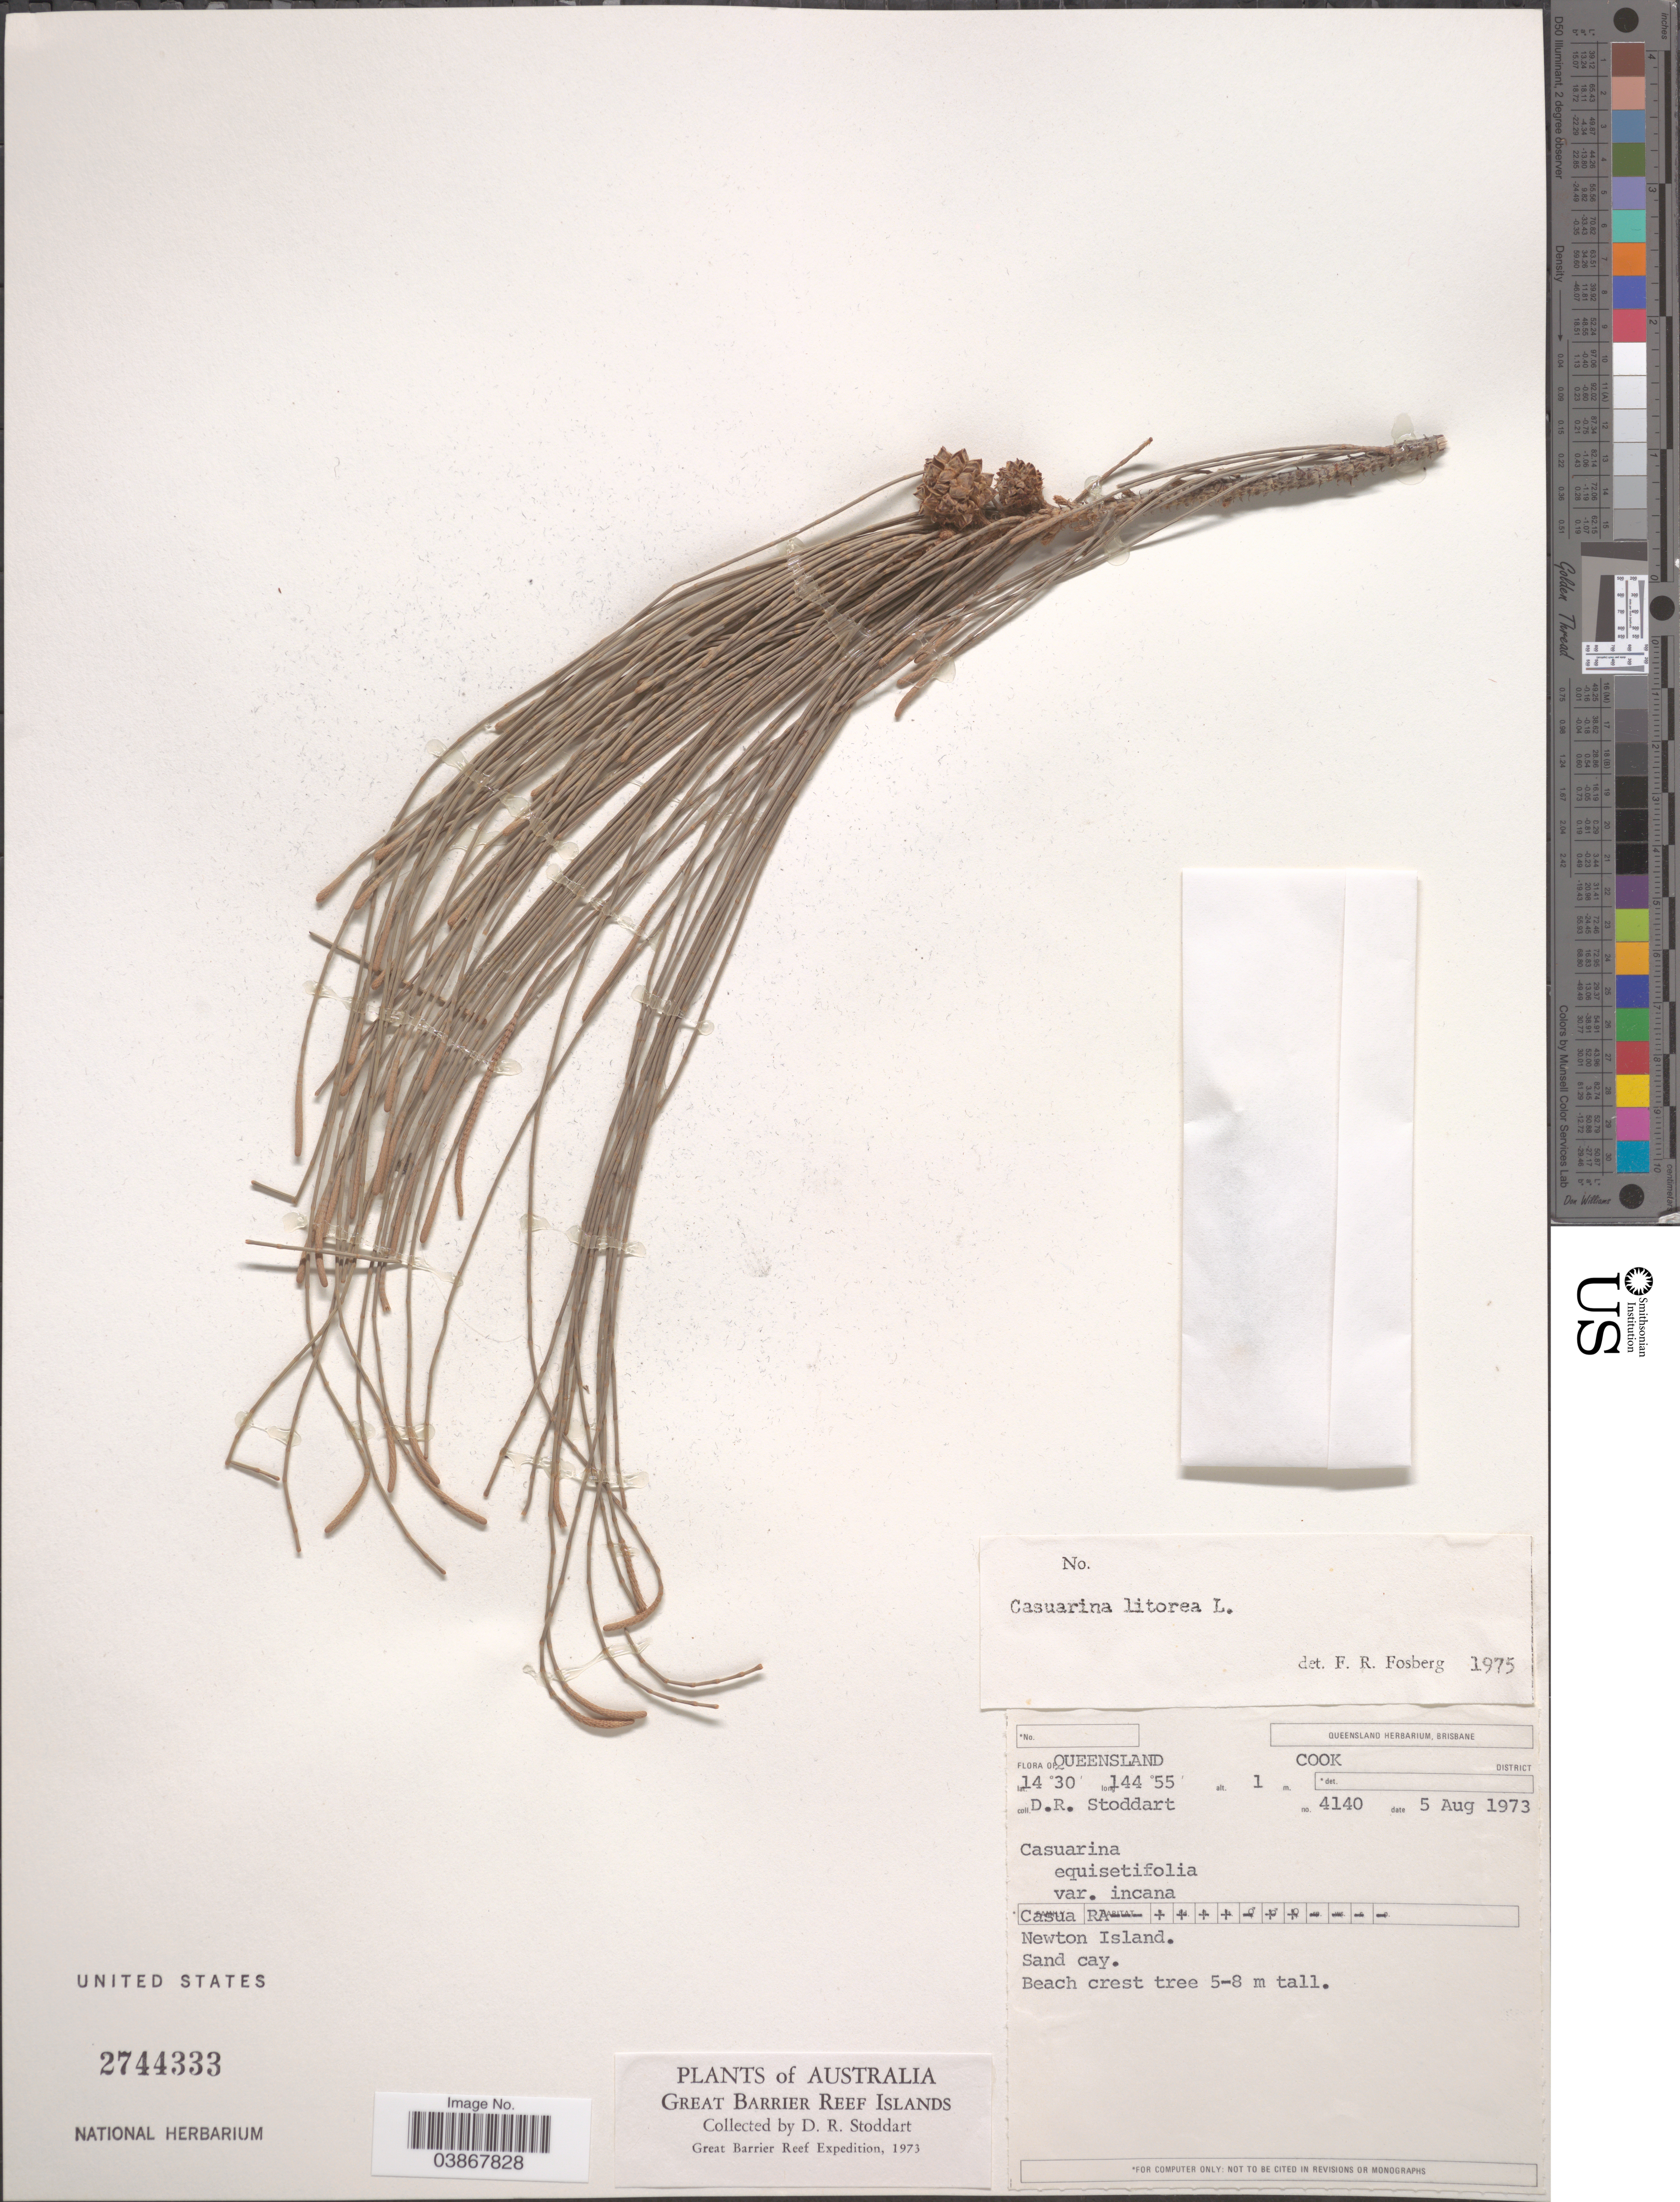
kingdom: Plantae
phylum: Tracheophyta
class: Magnoliopsida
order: Fagales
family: Casuarinaceae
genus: Casuarina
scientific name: Casuarina equisetifolia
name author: L.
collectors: D. R. Stoddart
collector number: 4140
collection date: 1973-08-05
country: Australia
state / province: Queensland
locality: Cook District. Newton Island. Great Barrier Reef Islands.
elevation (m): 1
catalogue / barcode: US 2744333